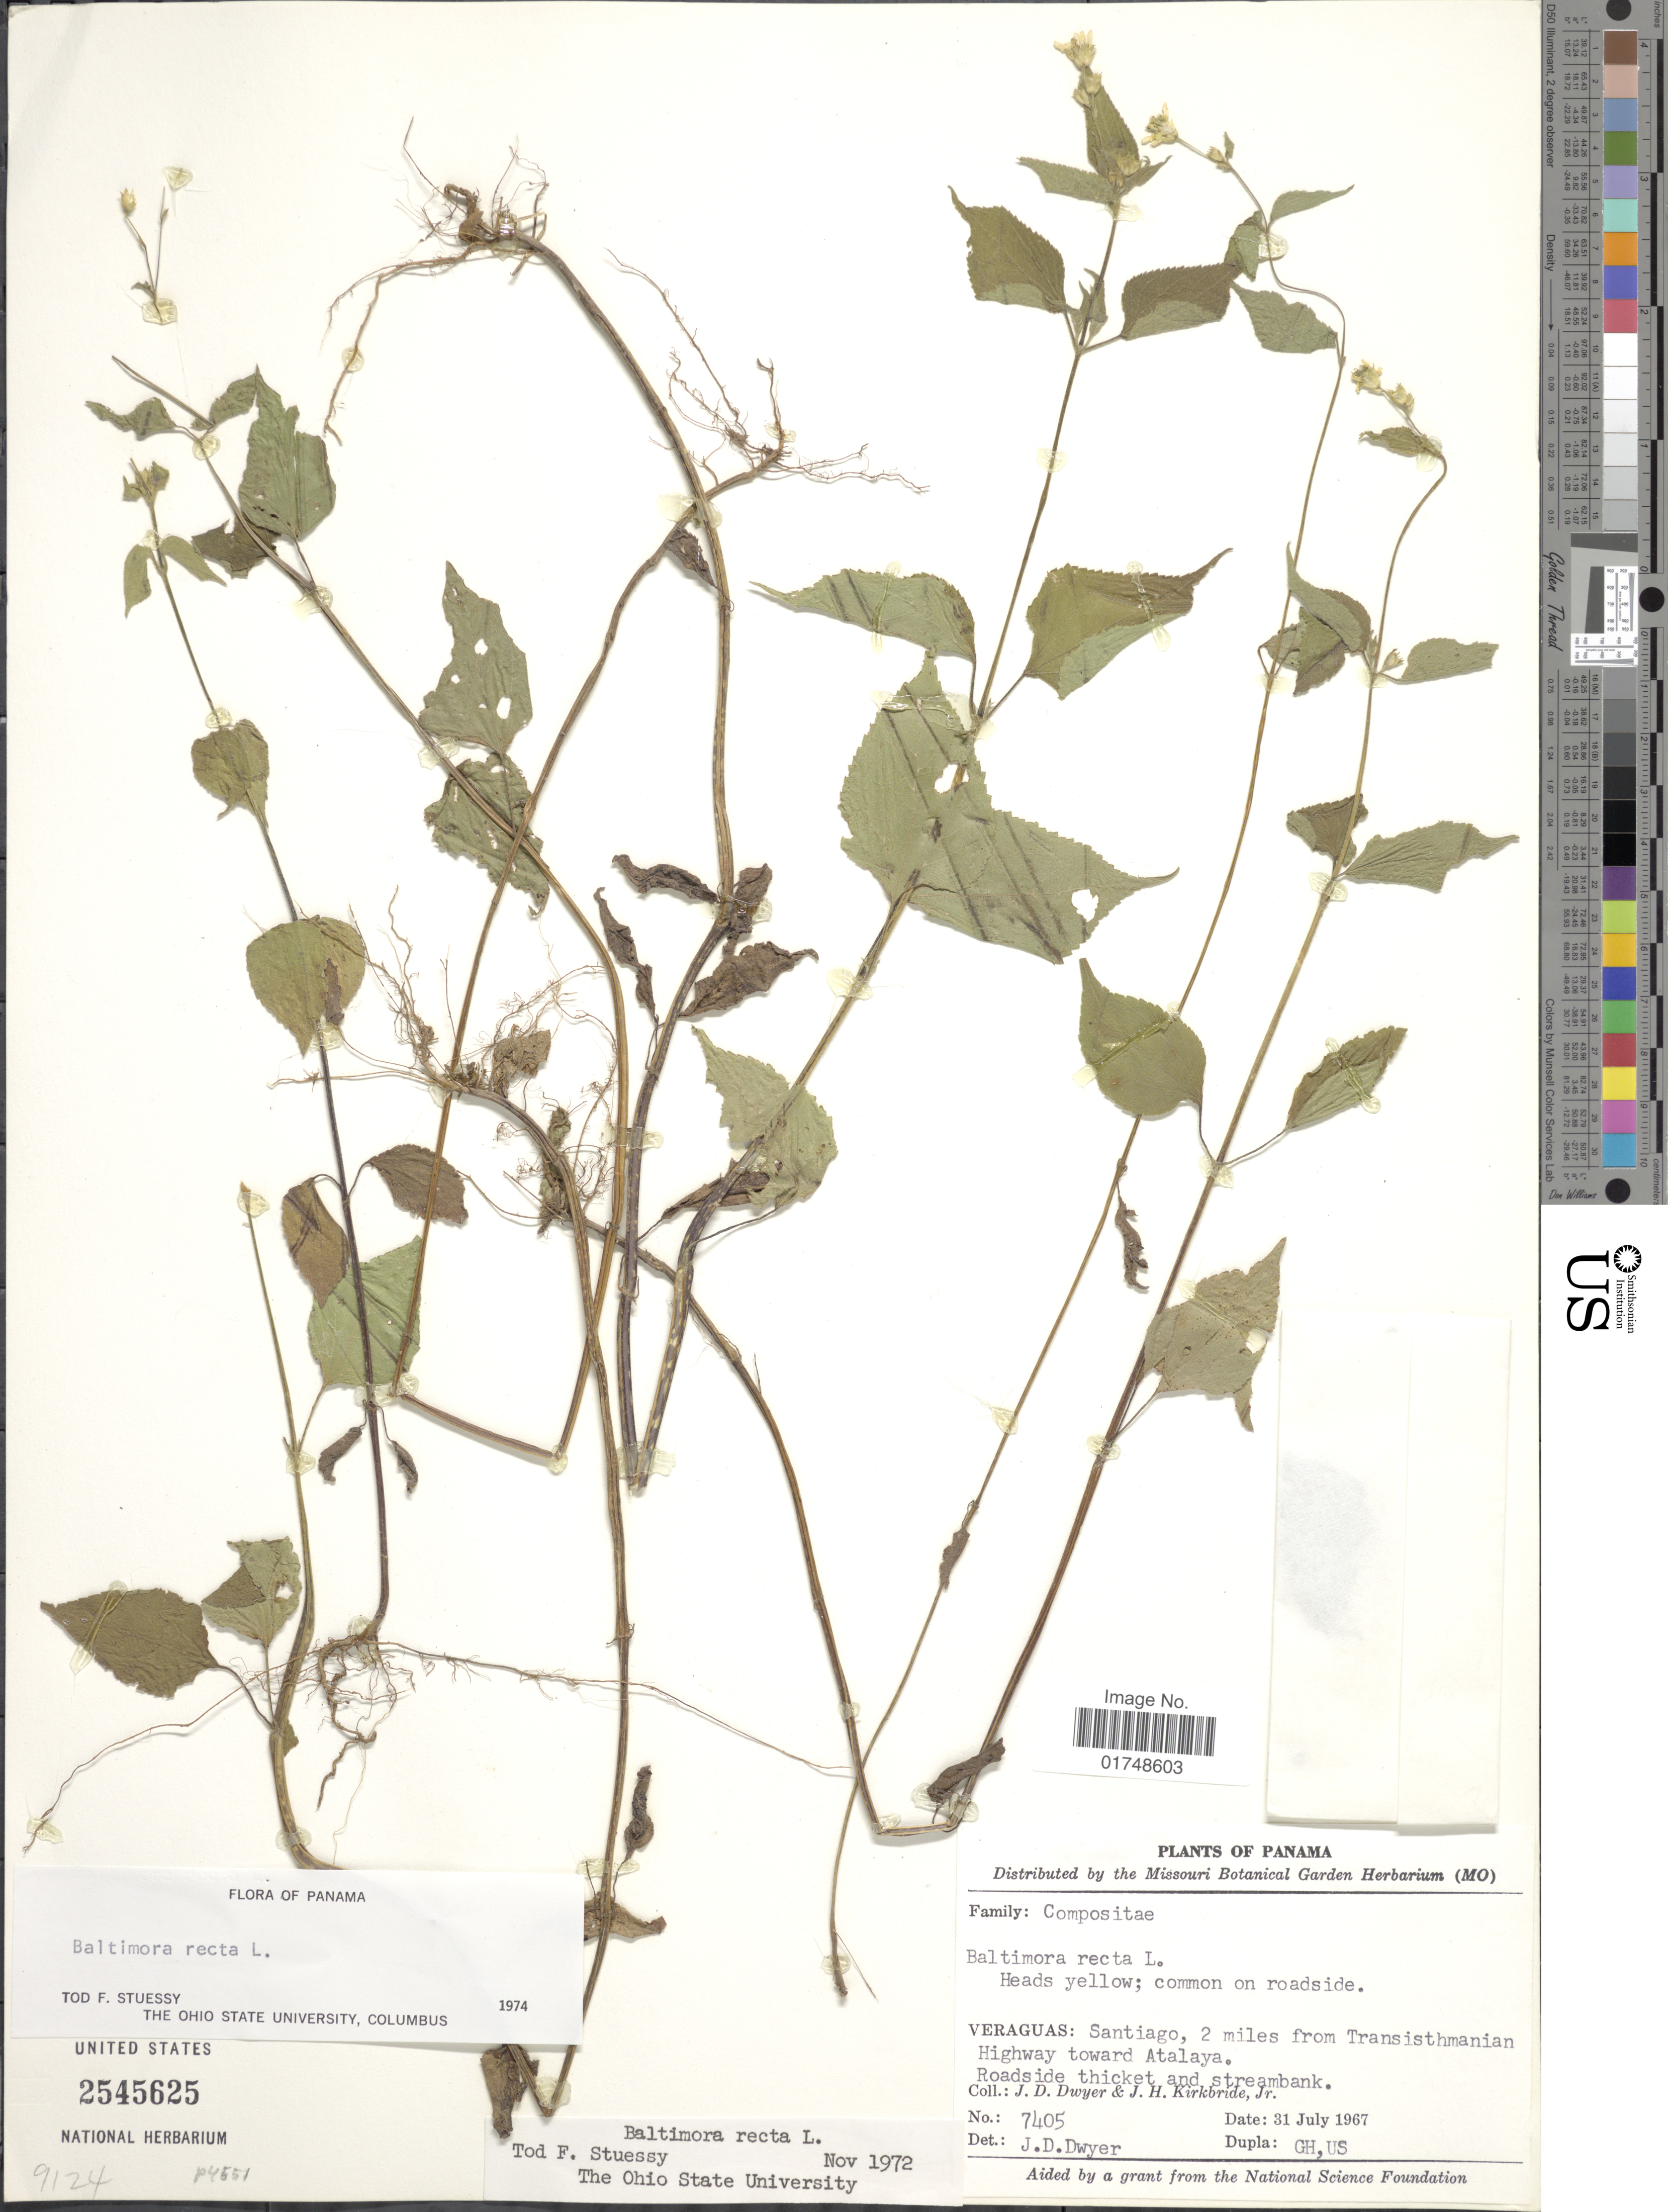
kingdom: Plantae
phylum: Tracheophyta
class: Magnoliopsida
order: Asterales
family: Asteraceae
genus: Baltimora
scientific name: Baltimora recta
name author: L.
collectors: J. D. Dwyer & J. H. Kirkbride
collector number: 7405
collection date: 1967-07-31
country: Panama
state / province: Veraguas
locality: Veraguas: Santiago, 2 miles from Trasisthmanian Highway toward Atalaya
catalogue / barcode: US 2545625